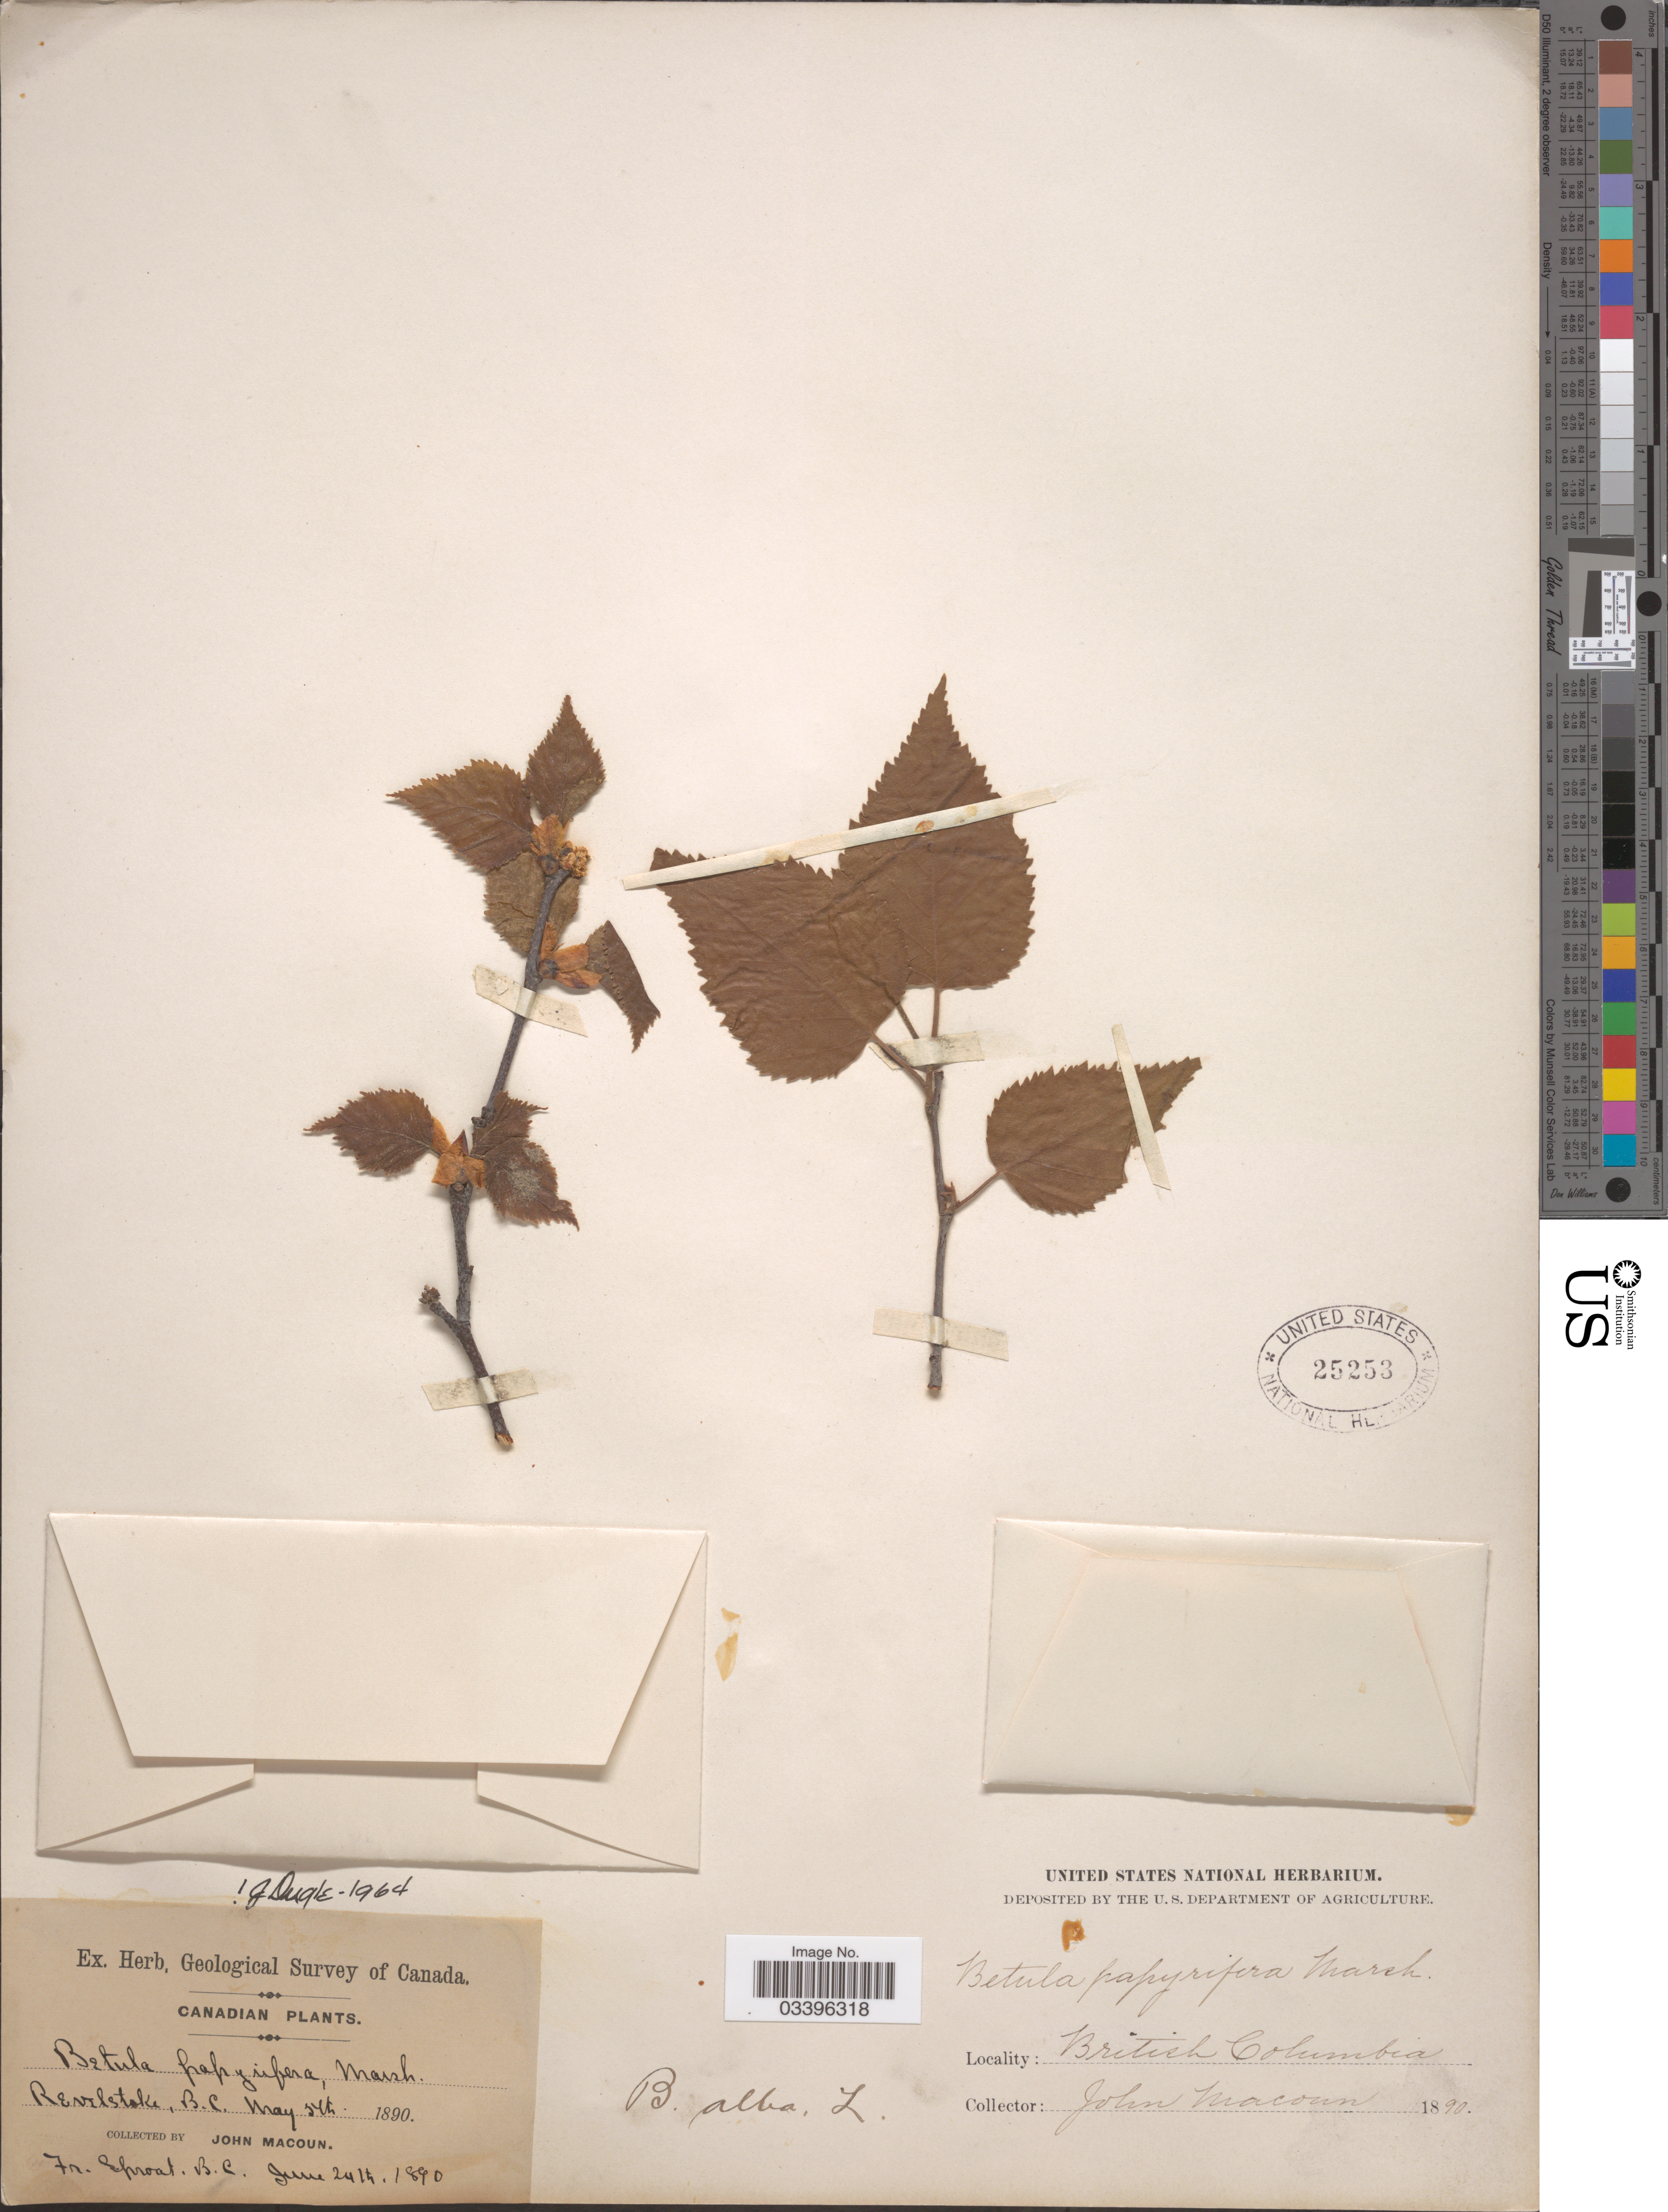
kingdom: Plantae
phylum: Tracheophyta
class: Magnoliopsida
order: Fagales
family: Betulaceae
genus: Betula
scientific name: Betula papyrifera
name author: Marshall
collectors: J. Macoun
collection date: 1890-05-05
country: Canada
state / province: British Columbia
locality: Revelstoke, B. C.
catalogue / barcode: US 25253